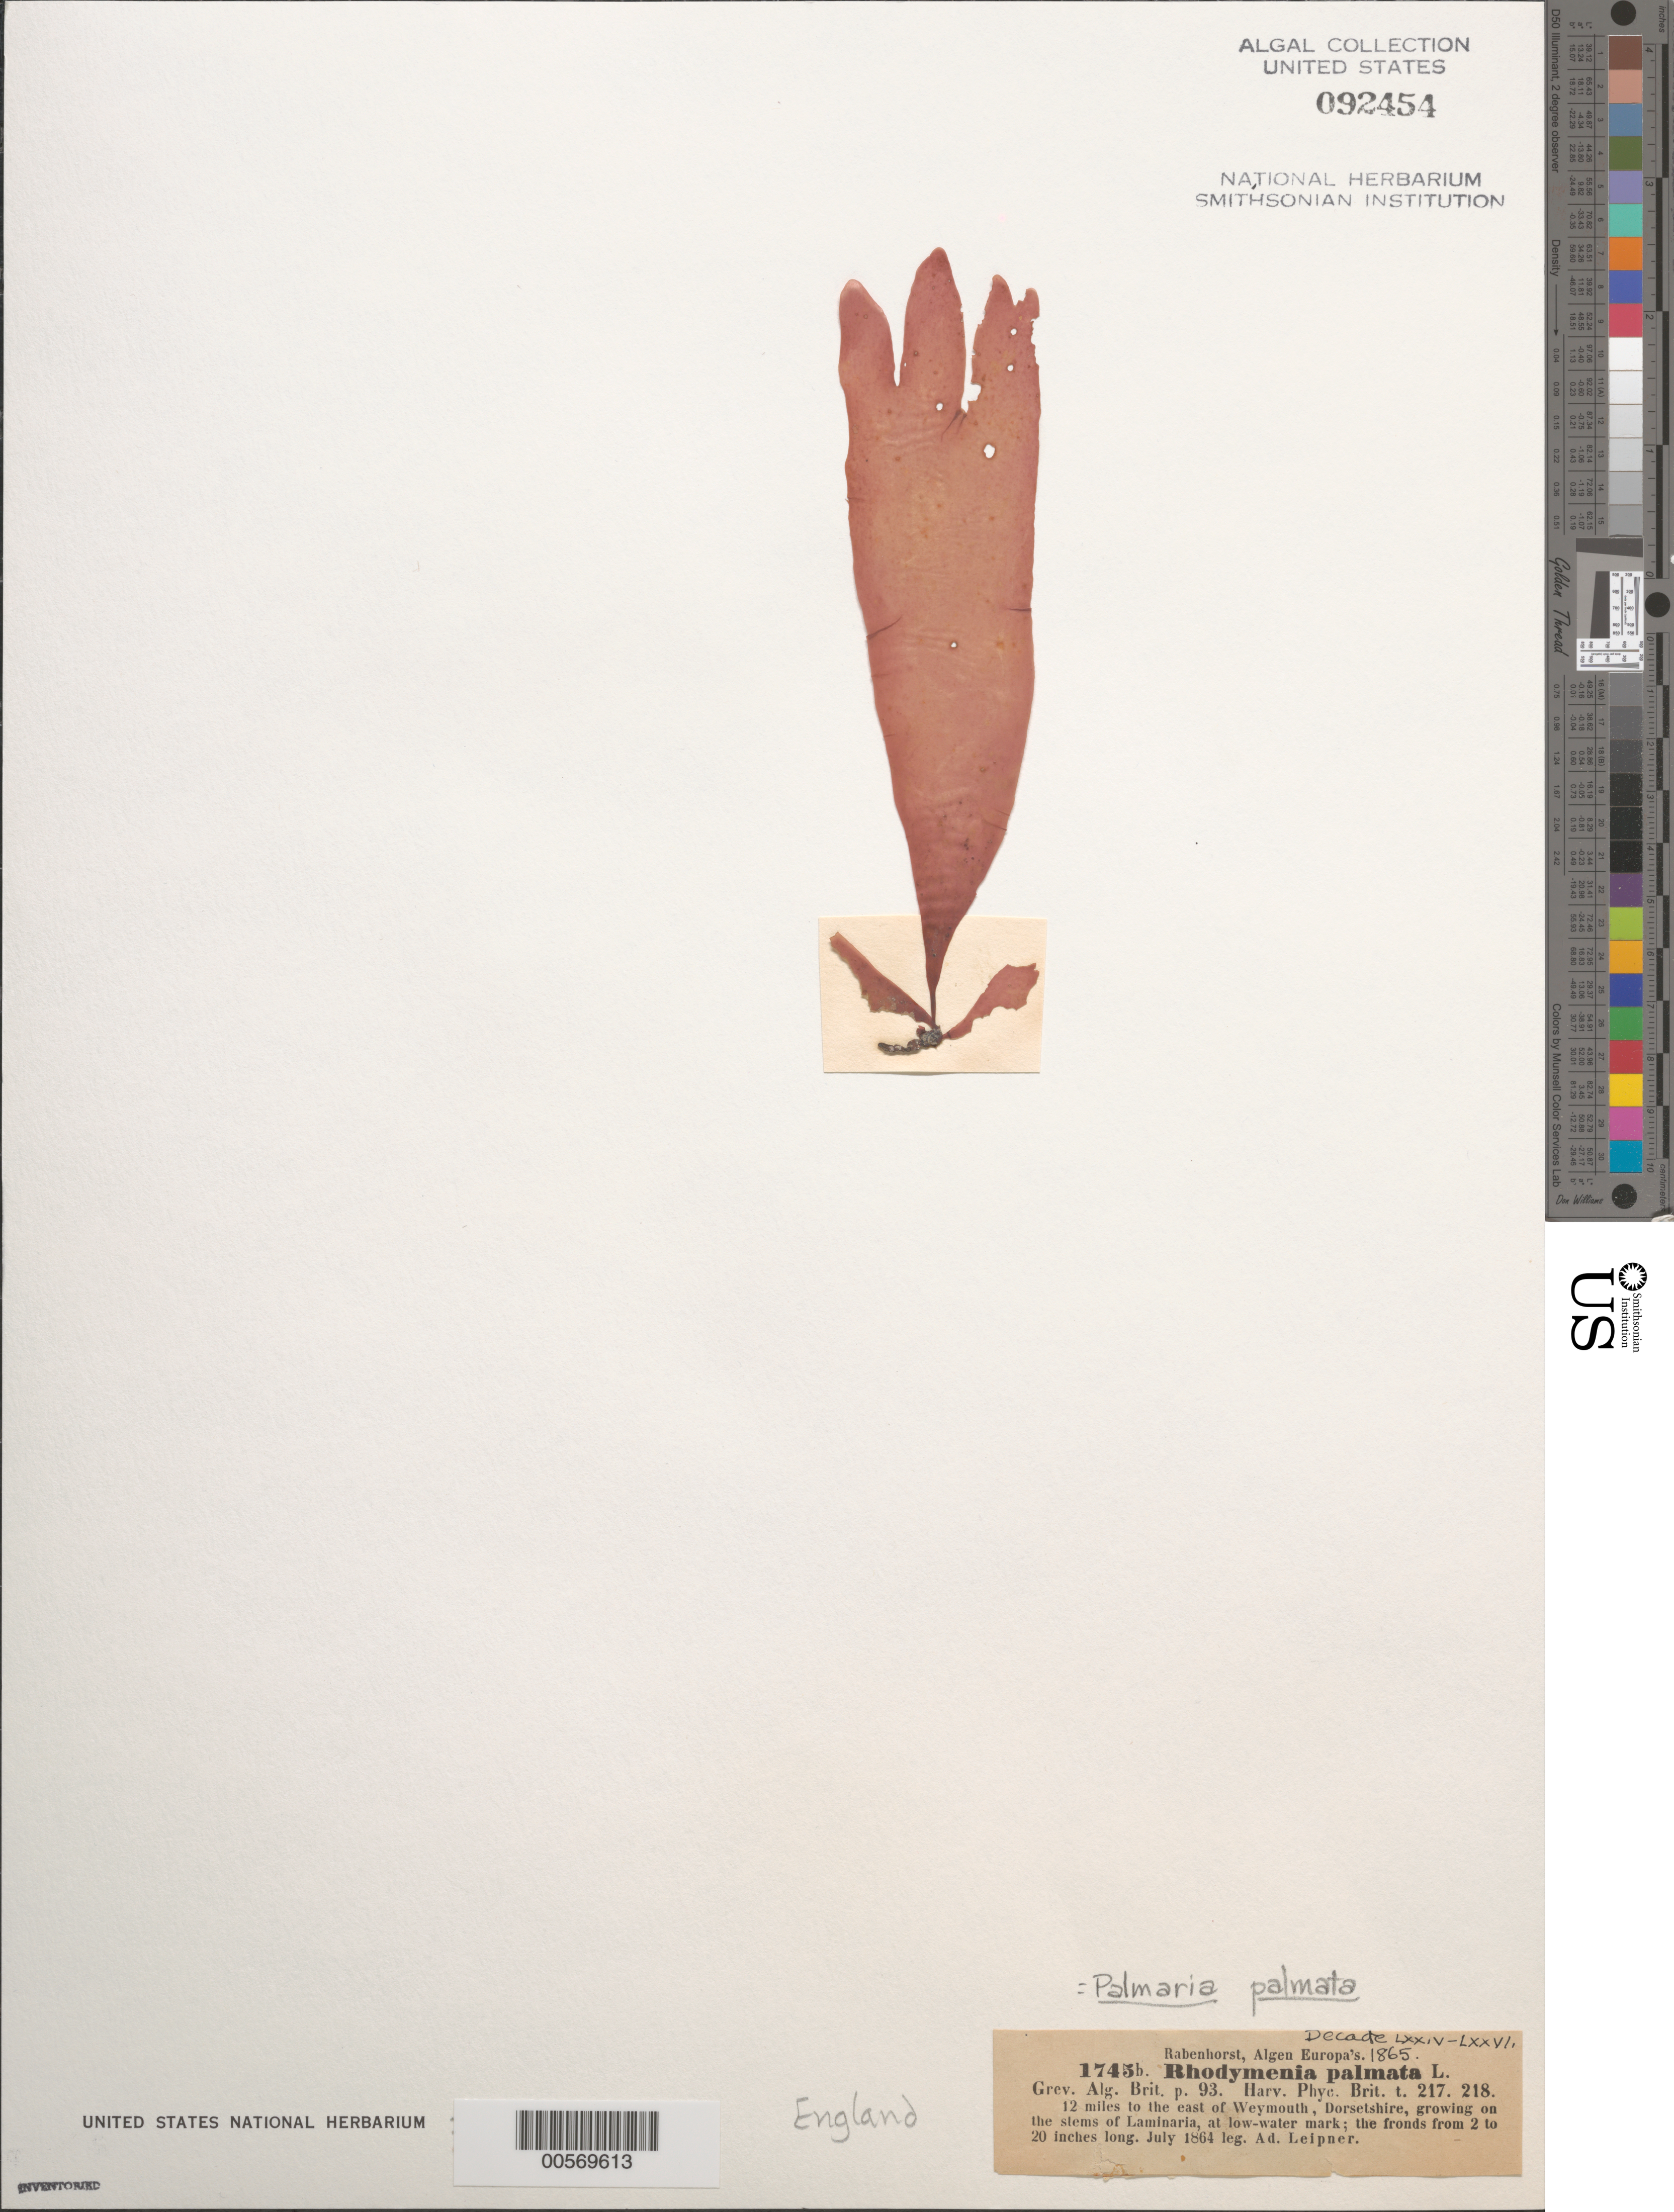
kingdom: Plantae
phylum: Rhodophyta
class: Florideophyceae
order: Palmariales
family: Palmariaceae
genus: Palmaria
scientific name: Palmaria palmata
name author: (L.) F. Weber & D. Mohr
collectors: A. Leipner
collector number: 1745b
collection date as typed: Jul 1864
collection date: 1864-07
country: United Kingdom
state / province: England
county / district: Dorset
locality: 12 miles east of Weymouth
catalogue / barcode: US 92454